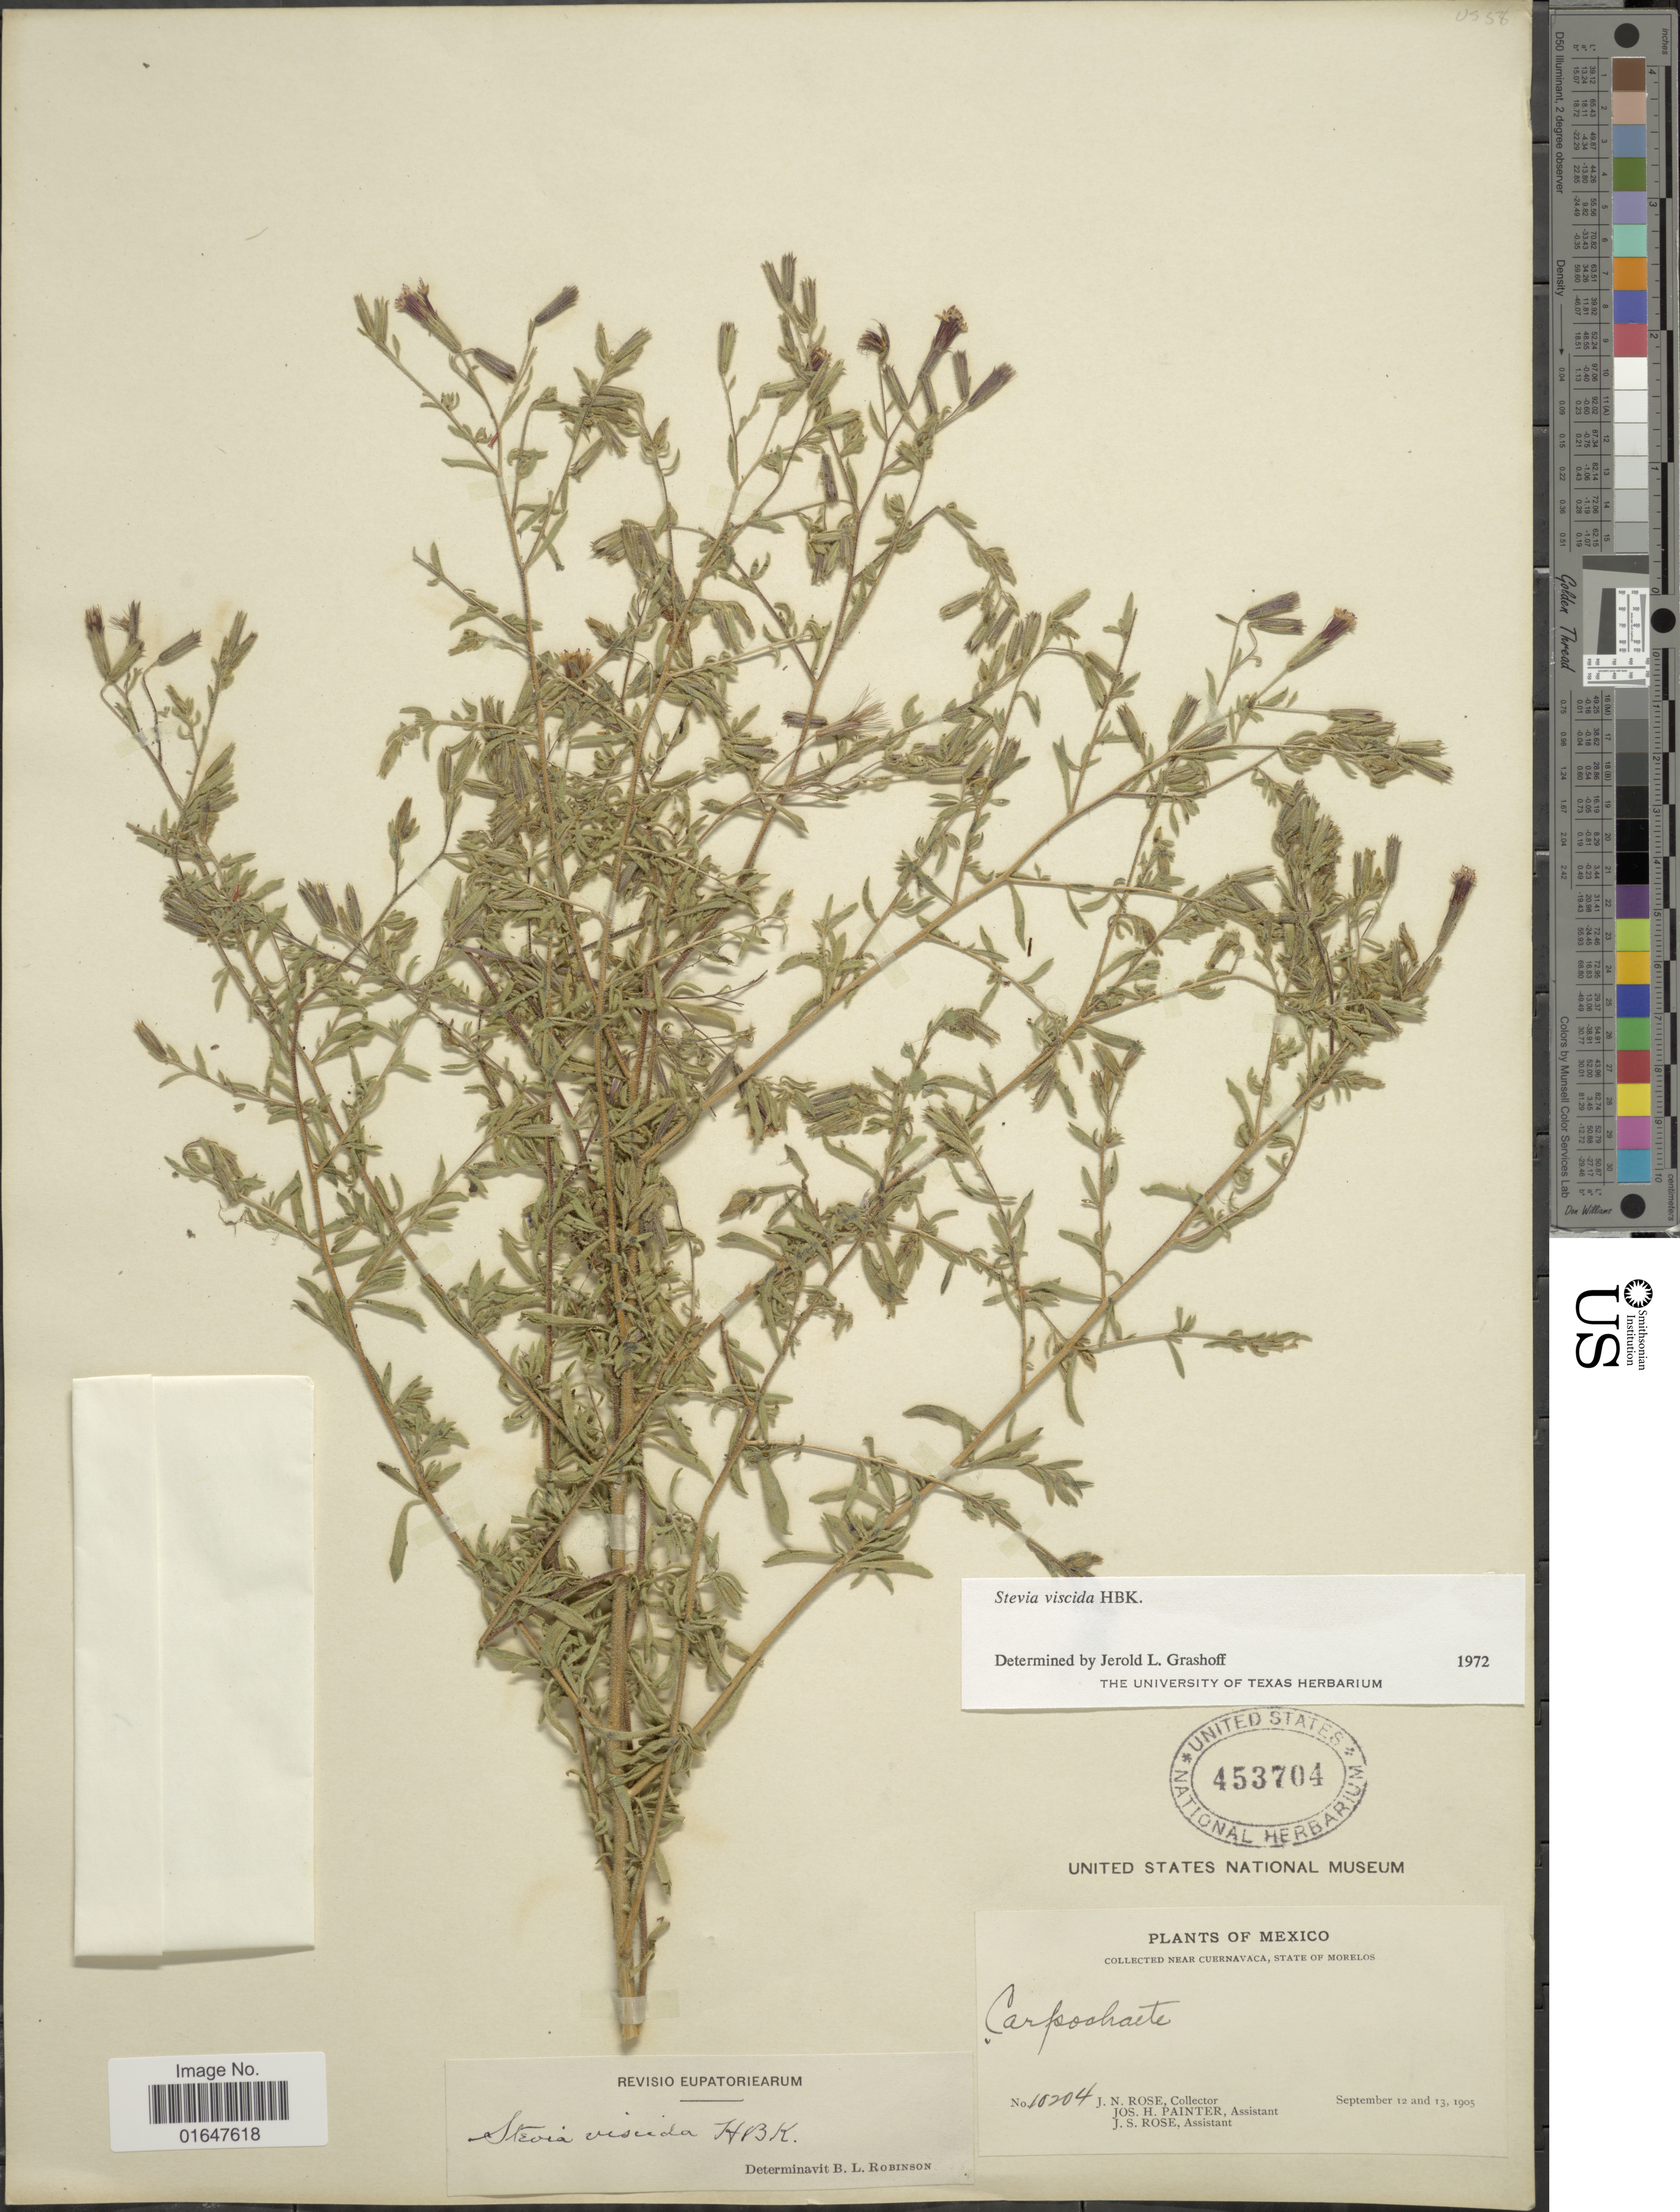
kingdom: Plantae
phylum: Tracheophyta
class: Magnoliopsida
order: Asterales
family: Asteraceae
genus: Stevia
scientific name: Stevia viscida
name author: Kunth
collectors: J. N. Rose, J. H. Painter & J. S. Rose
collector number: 10204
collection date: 1905-09-12/1905-09-13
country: Mexico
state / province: Morelos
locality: Near Cuernavaca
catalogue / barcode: US 453704